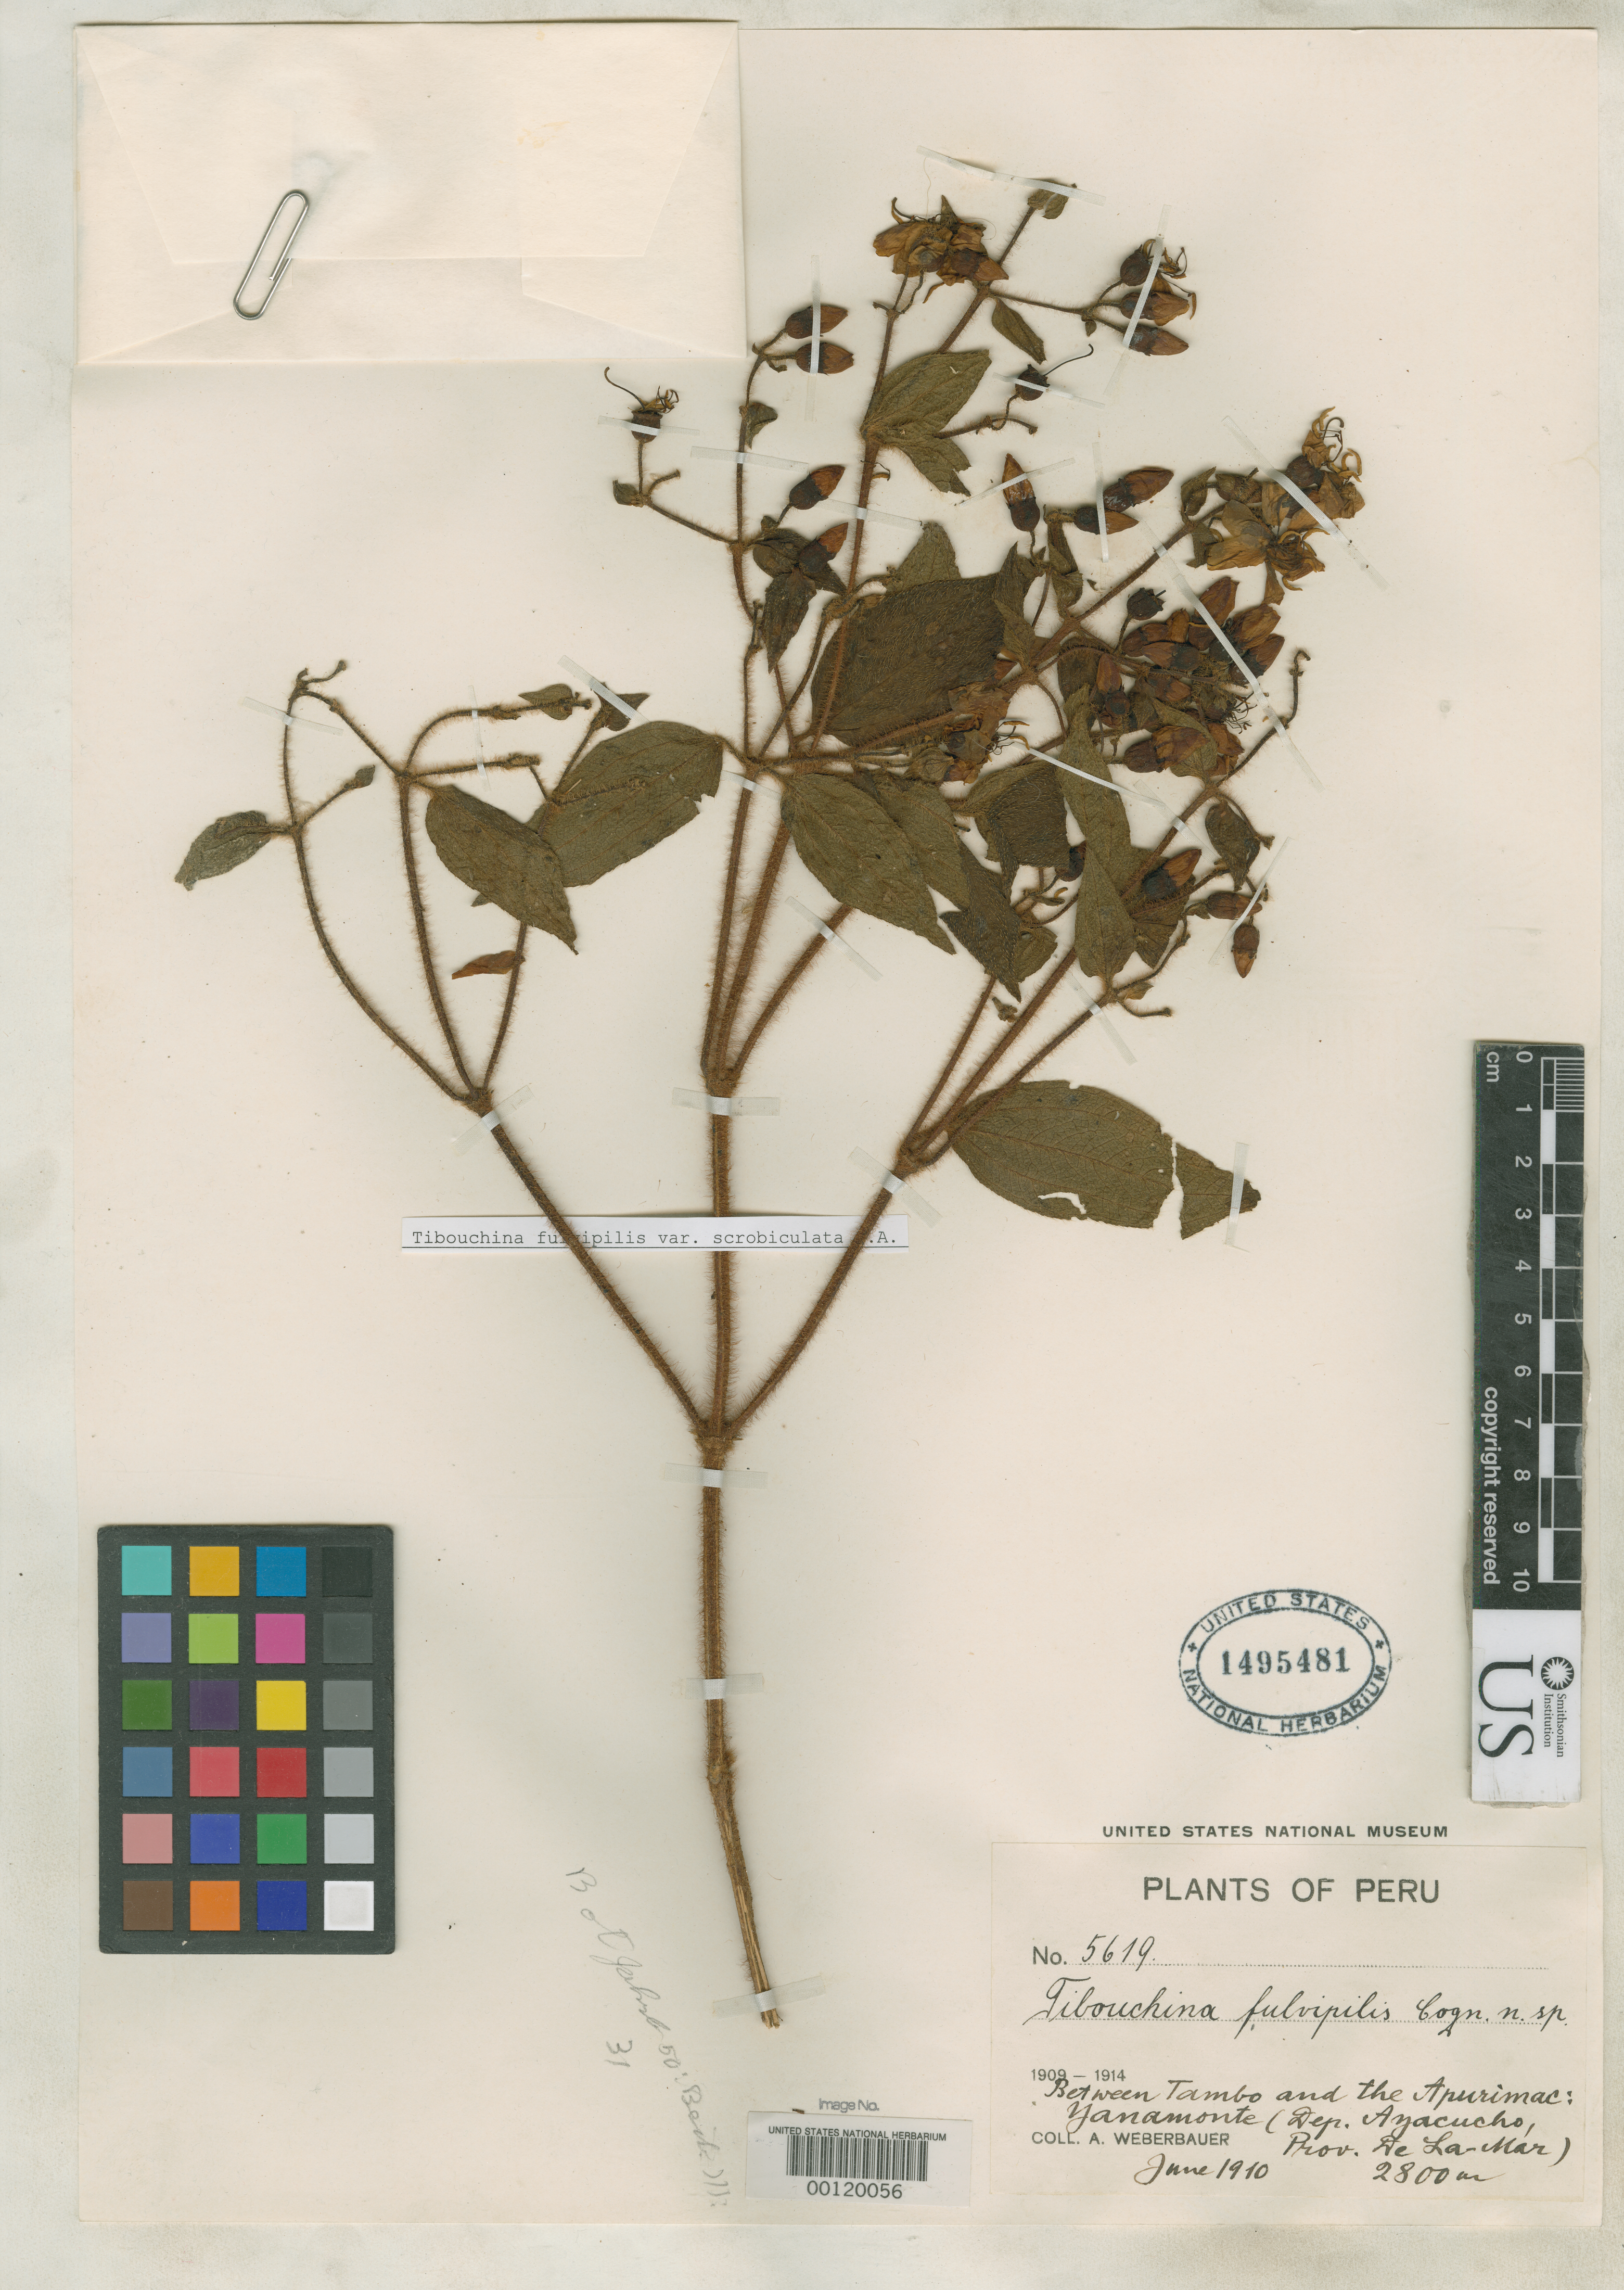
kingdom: Plantae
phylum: Tracheophyta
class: Magnoliopsida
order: Myrtales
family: Melastomataceae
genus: Tibouchina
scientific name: Tibouchina fulvipilis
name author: Cogn. in Engl.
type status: Isotype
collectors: A. Weberbauer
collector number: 5619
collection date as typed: Jun 1910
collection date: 1910-06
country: Peru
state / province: Ayacucho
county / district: Huanta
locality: between Tambo and the Río Apurímac, Yanamonte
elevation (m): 2800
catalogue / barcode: US 1495481